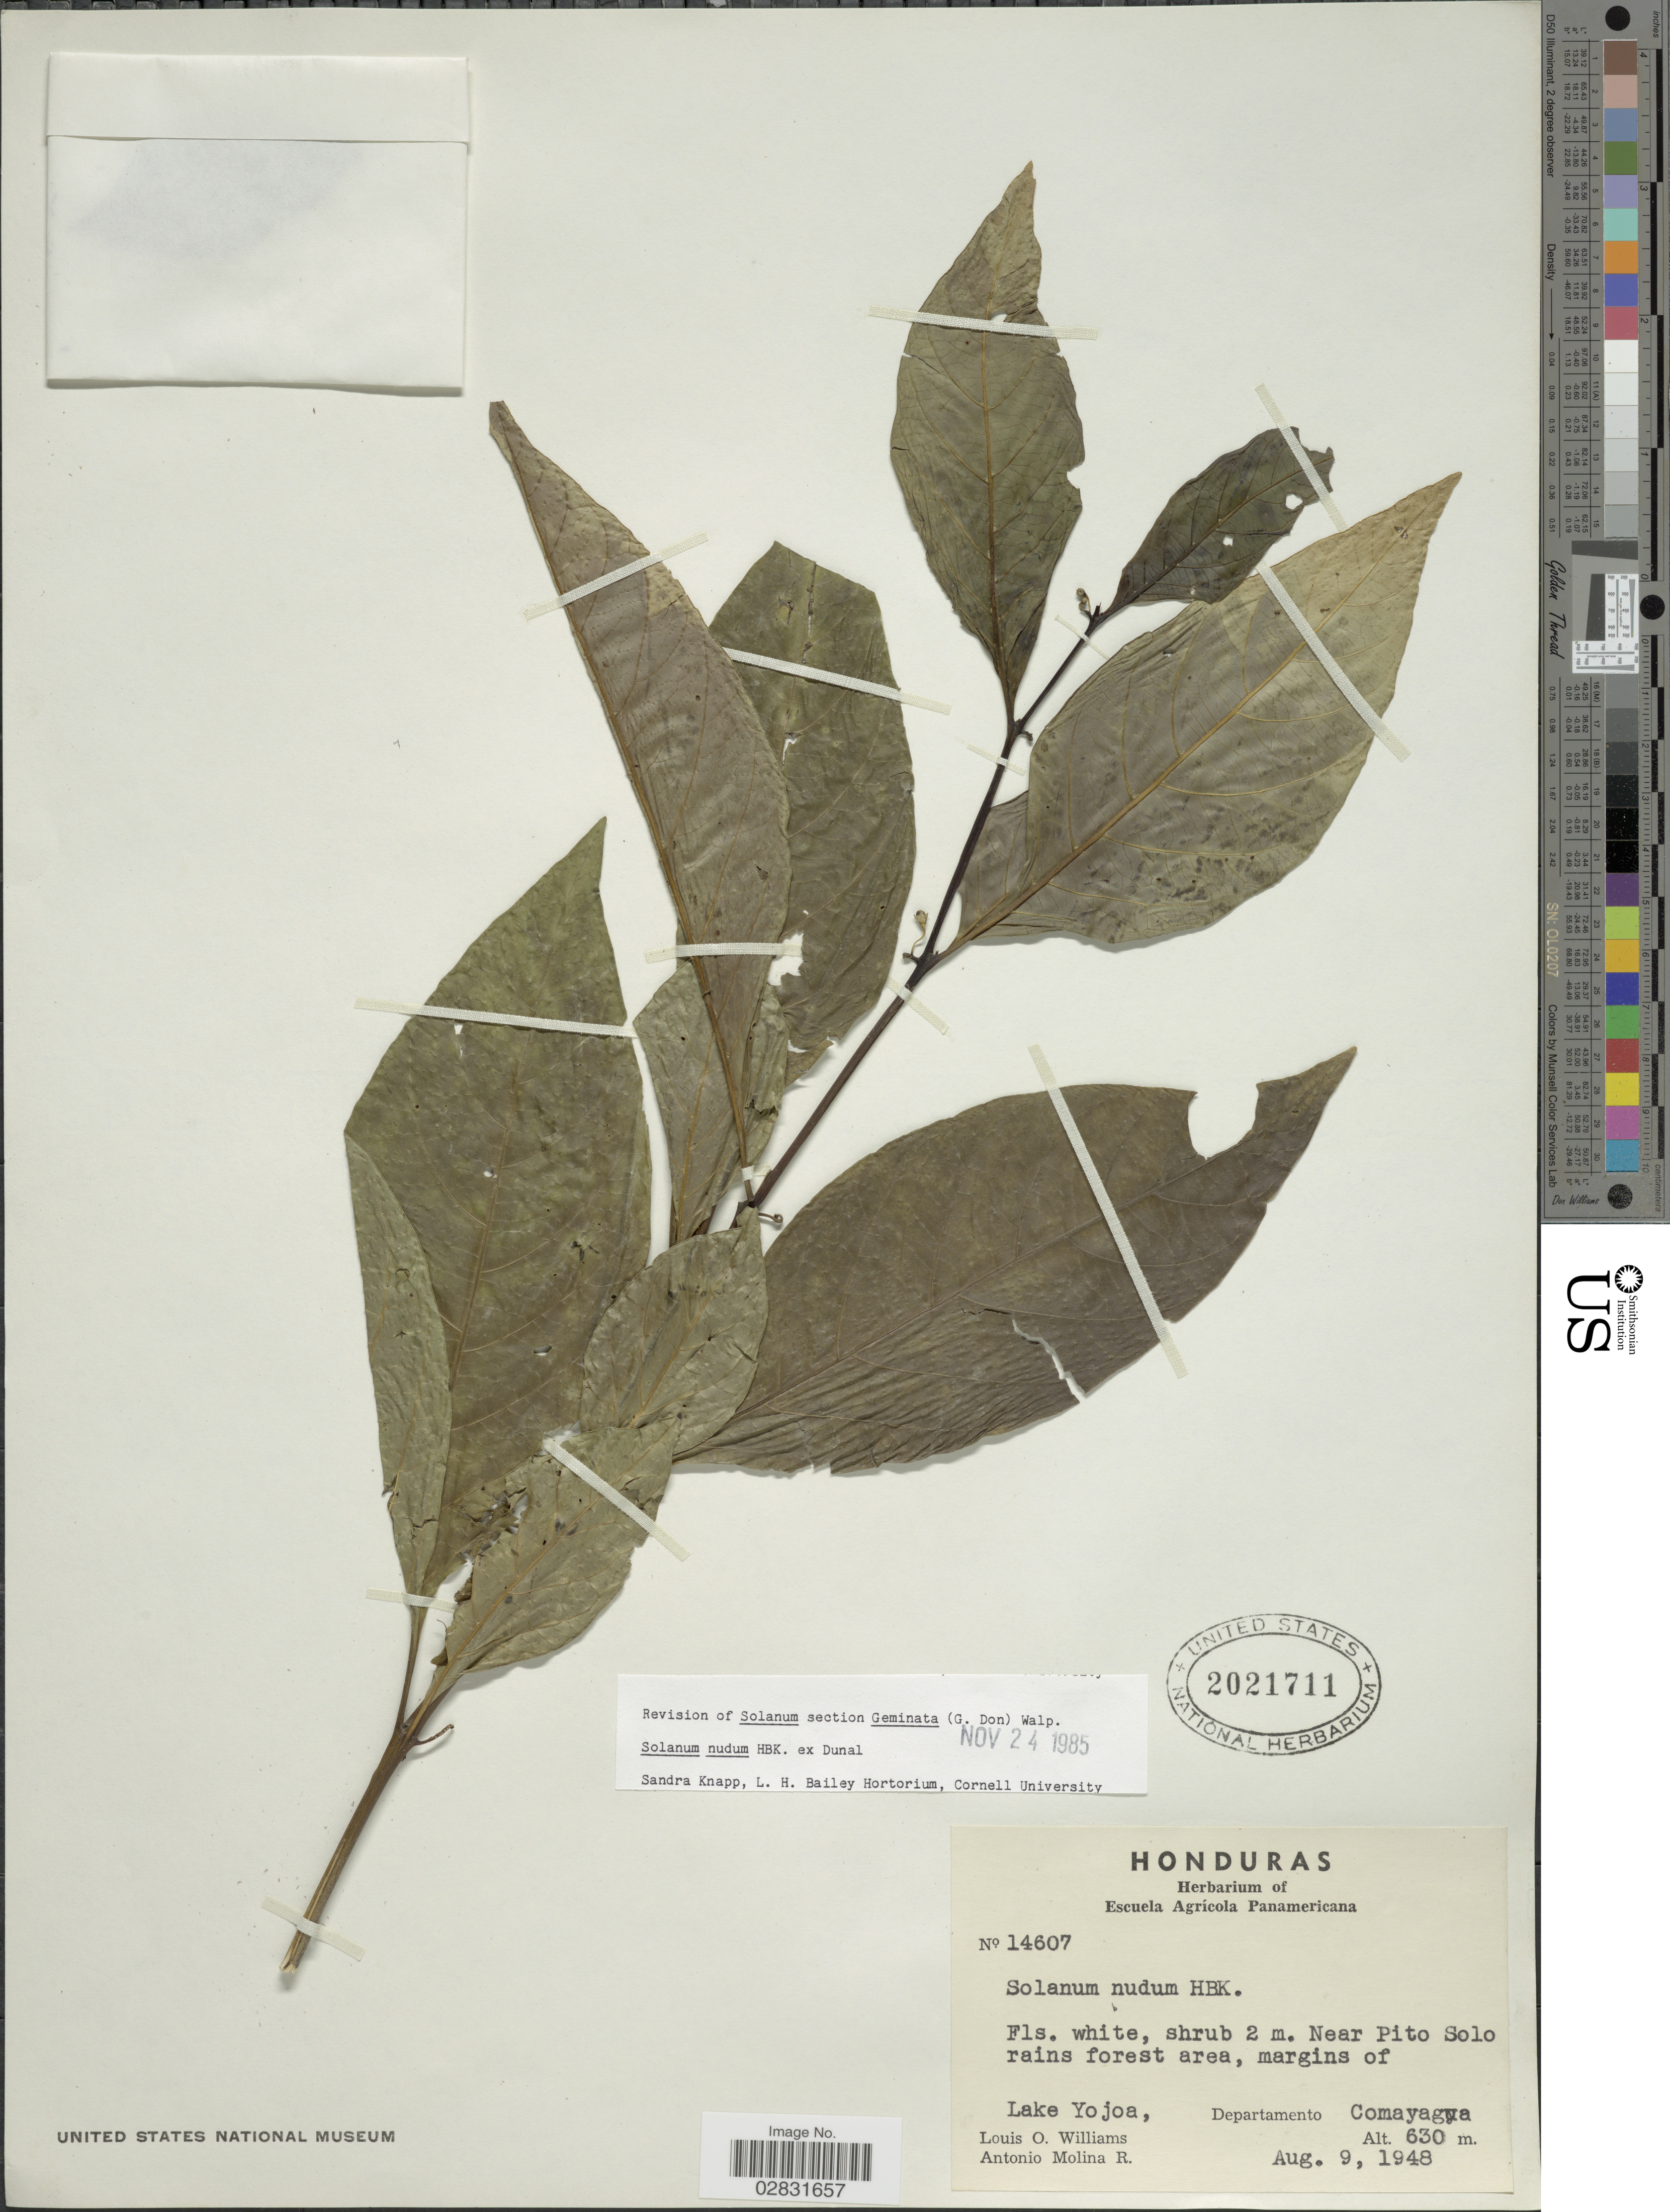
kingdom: Plantae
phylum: Tracheophyta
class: Magnoliopsida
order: Solanales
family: Solanaceae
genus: Solanum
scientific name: Solanum nudum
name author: Humb. & Bonpl. ex Dunal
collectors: L. O. Williams & A. Molina R.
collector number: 14607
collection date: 1948-08-09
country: Honduras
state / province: Comayagua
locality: Near Pito Solo rains forest area, margins of Lake Yojoa, Departamento Comayagua.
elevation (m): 630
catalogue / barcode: US 2021711